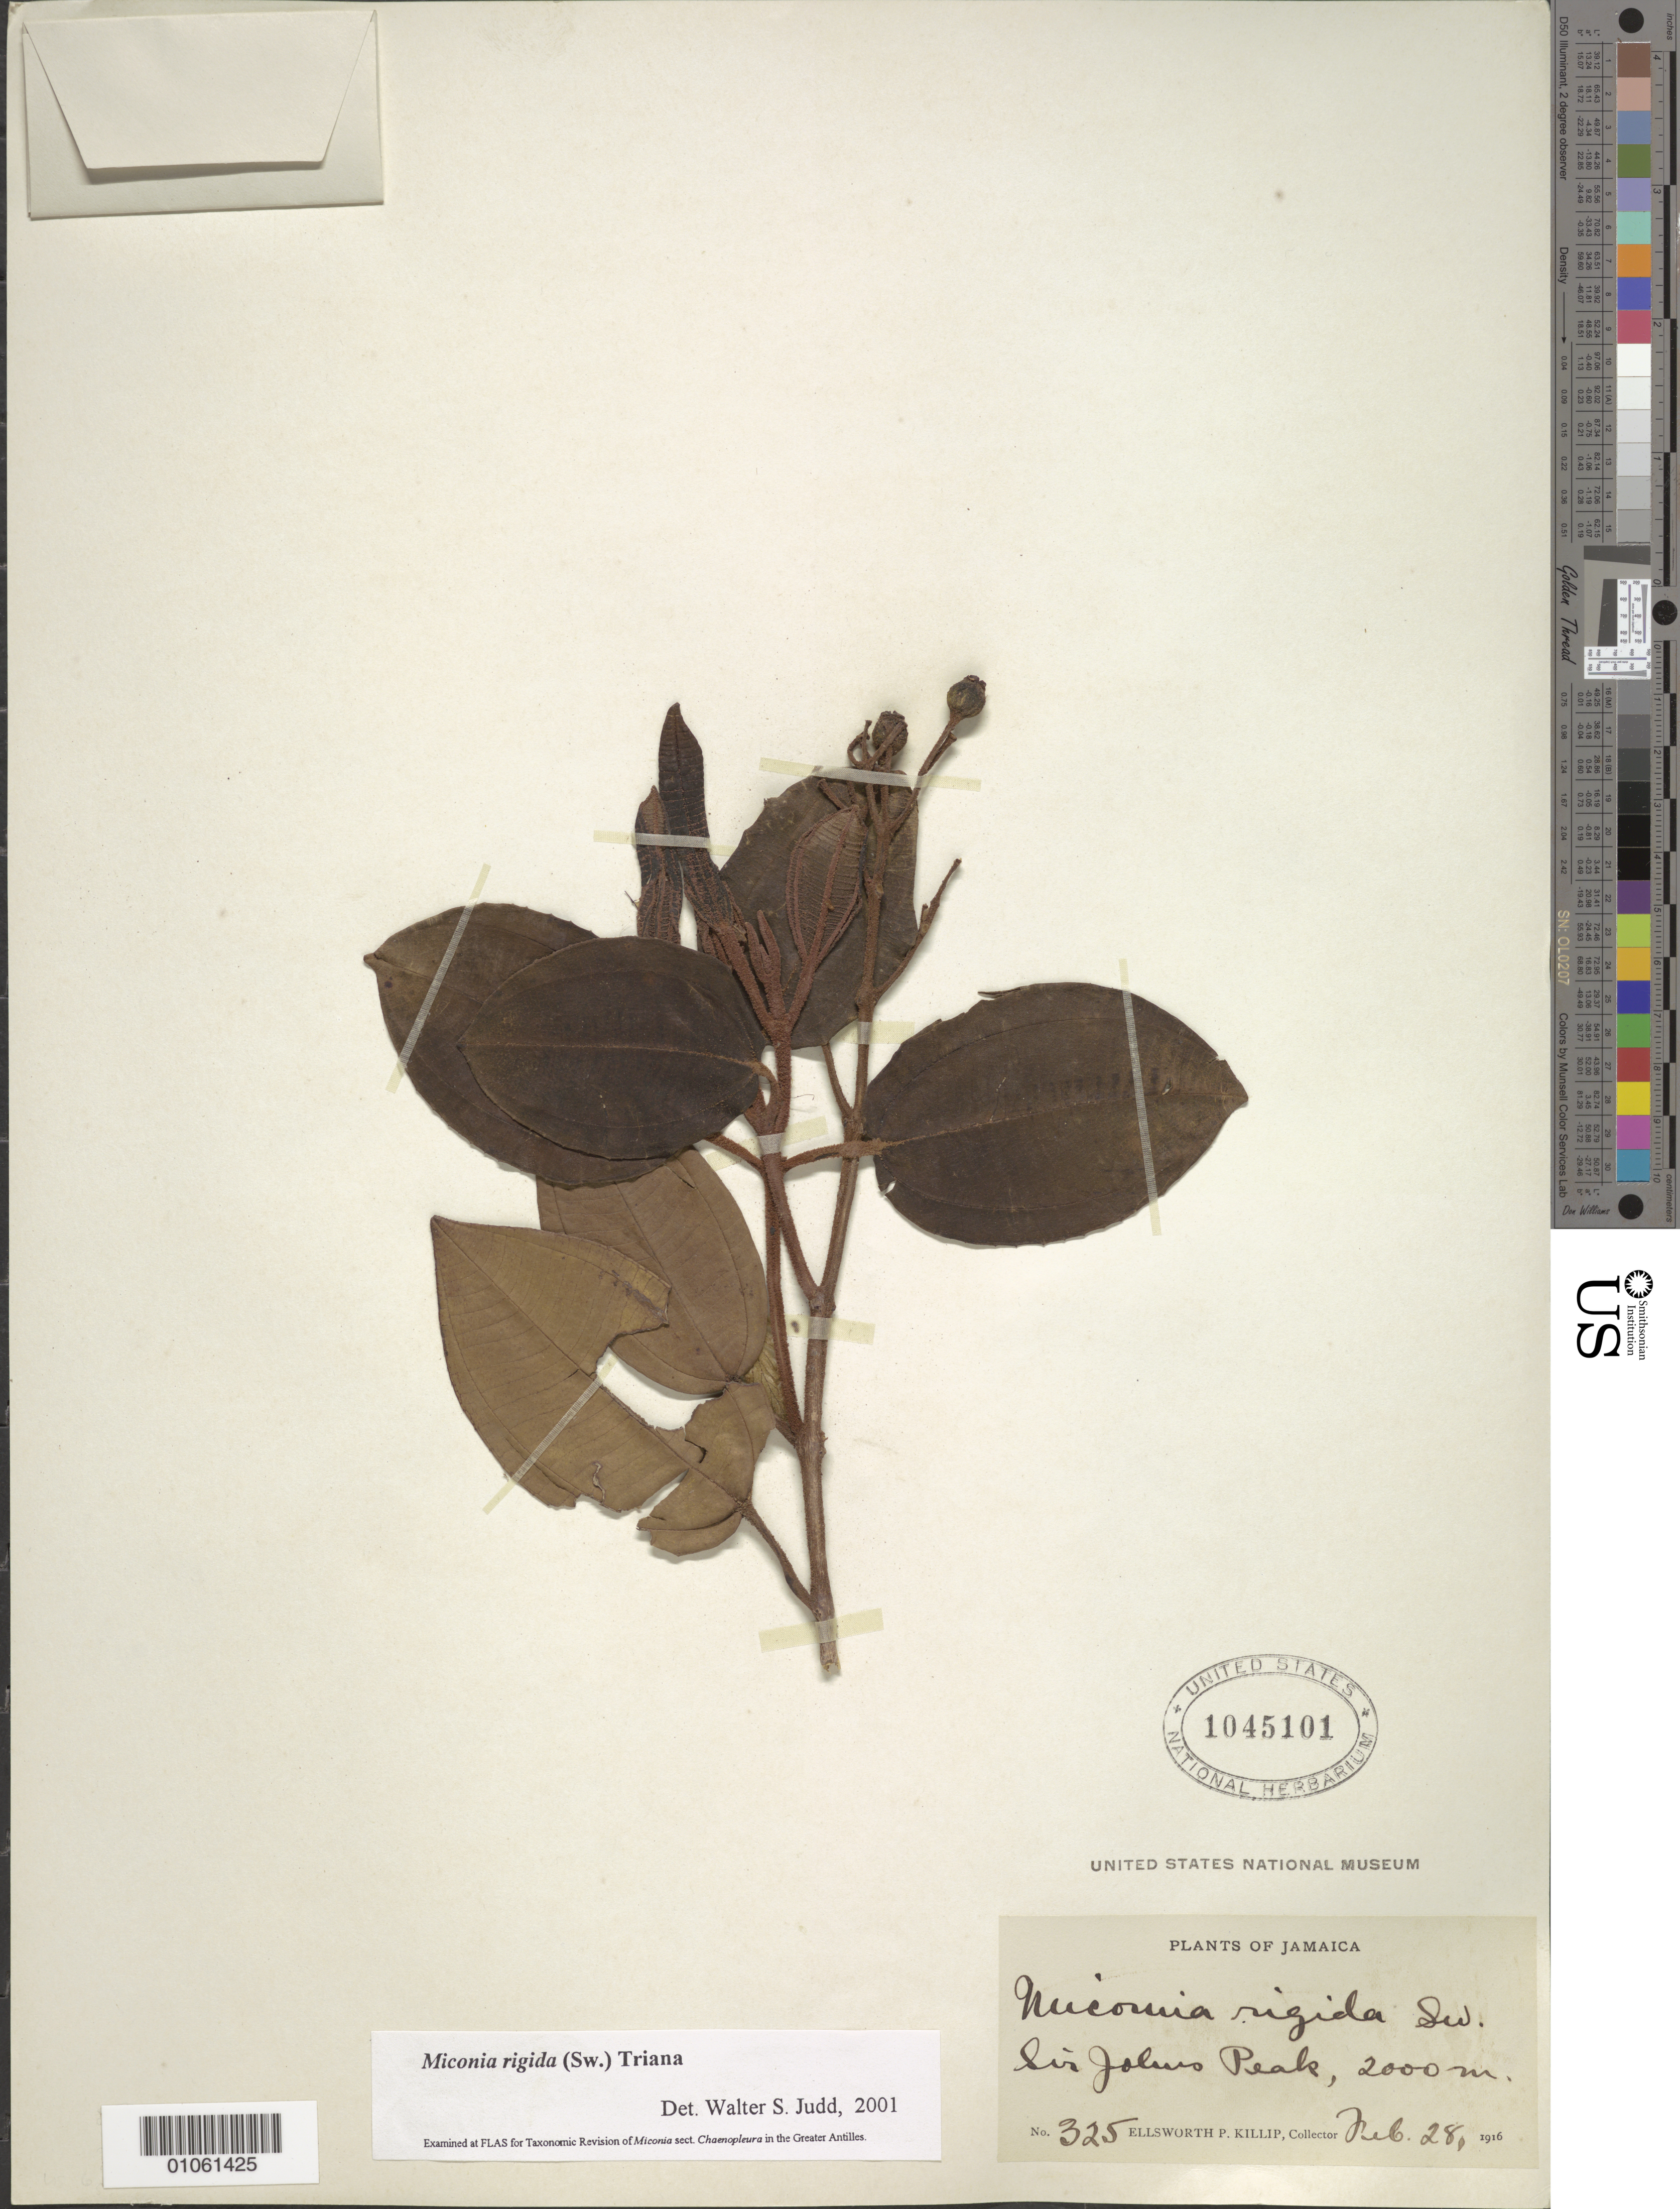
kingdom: Plantae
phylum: Tracheophyta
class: Magnoliopsida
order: Myrtales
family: Melastomataceae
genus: Miconia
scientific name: Miconia rigida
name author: (Sw.) Triana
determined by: Judd, Walter S.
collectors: E. P. Killip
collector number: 325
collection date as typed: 28 Feb 1916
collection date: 1916-02-28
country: Jamaica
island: Jamaica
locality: St. John's Peak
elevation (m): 2000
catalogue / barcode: US 1045101